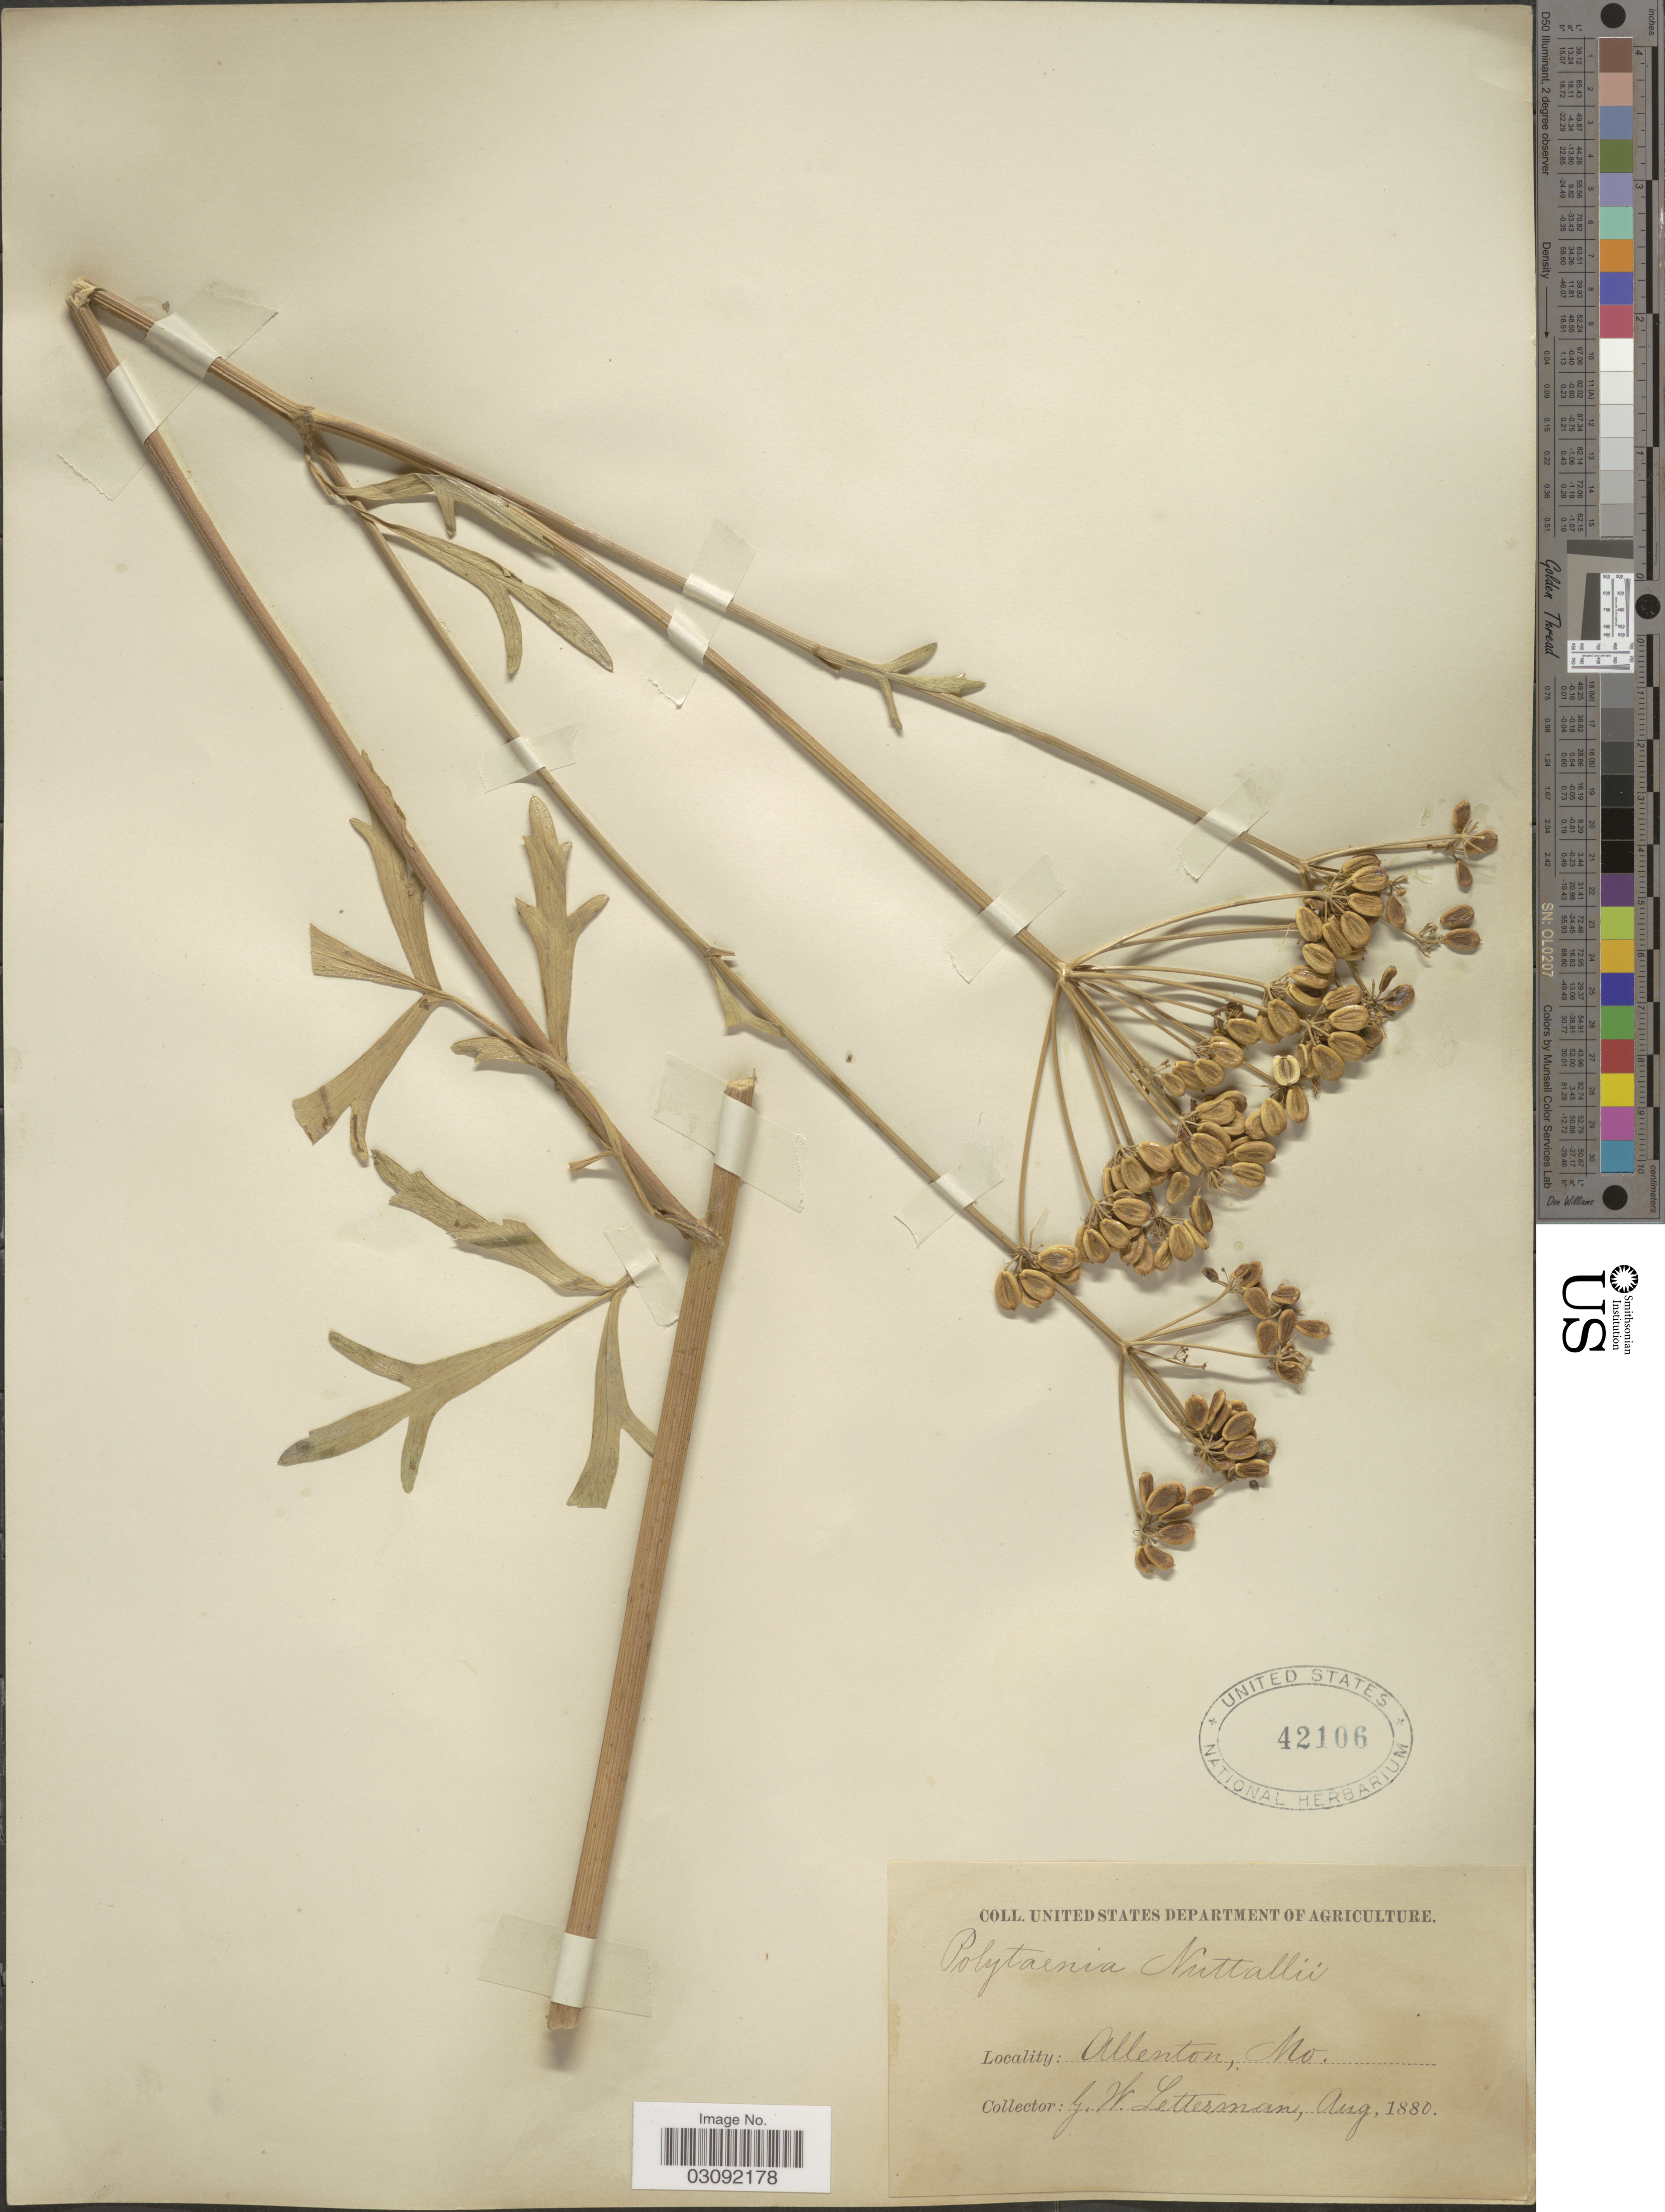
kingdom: Plantae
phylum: Tracheophyta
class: Magnoliopsida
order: Apiales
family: Apiaceae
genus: Polytaenia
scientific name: Polytaenia nuttallii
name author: DC.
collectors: G. W. Letterman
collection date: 1880-08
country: United States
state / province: Missouri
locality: Allenton, Mo.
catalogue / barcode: US 42106